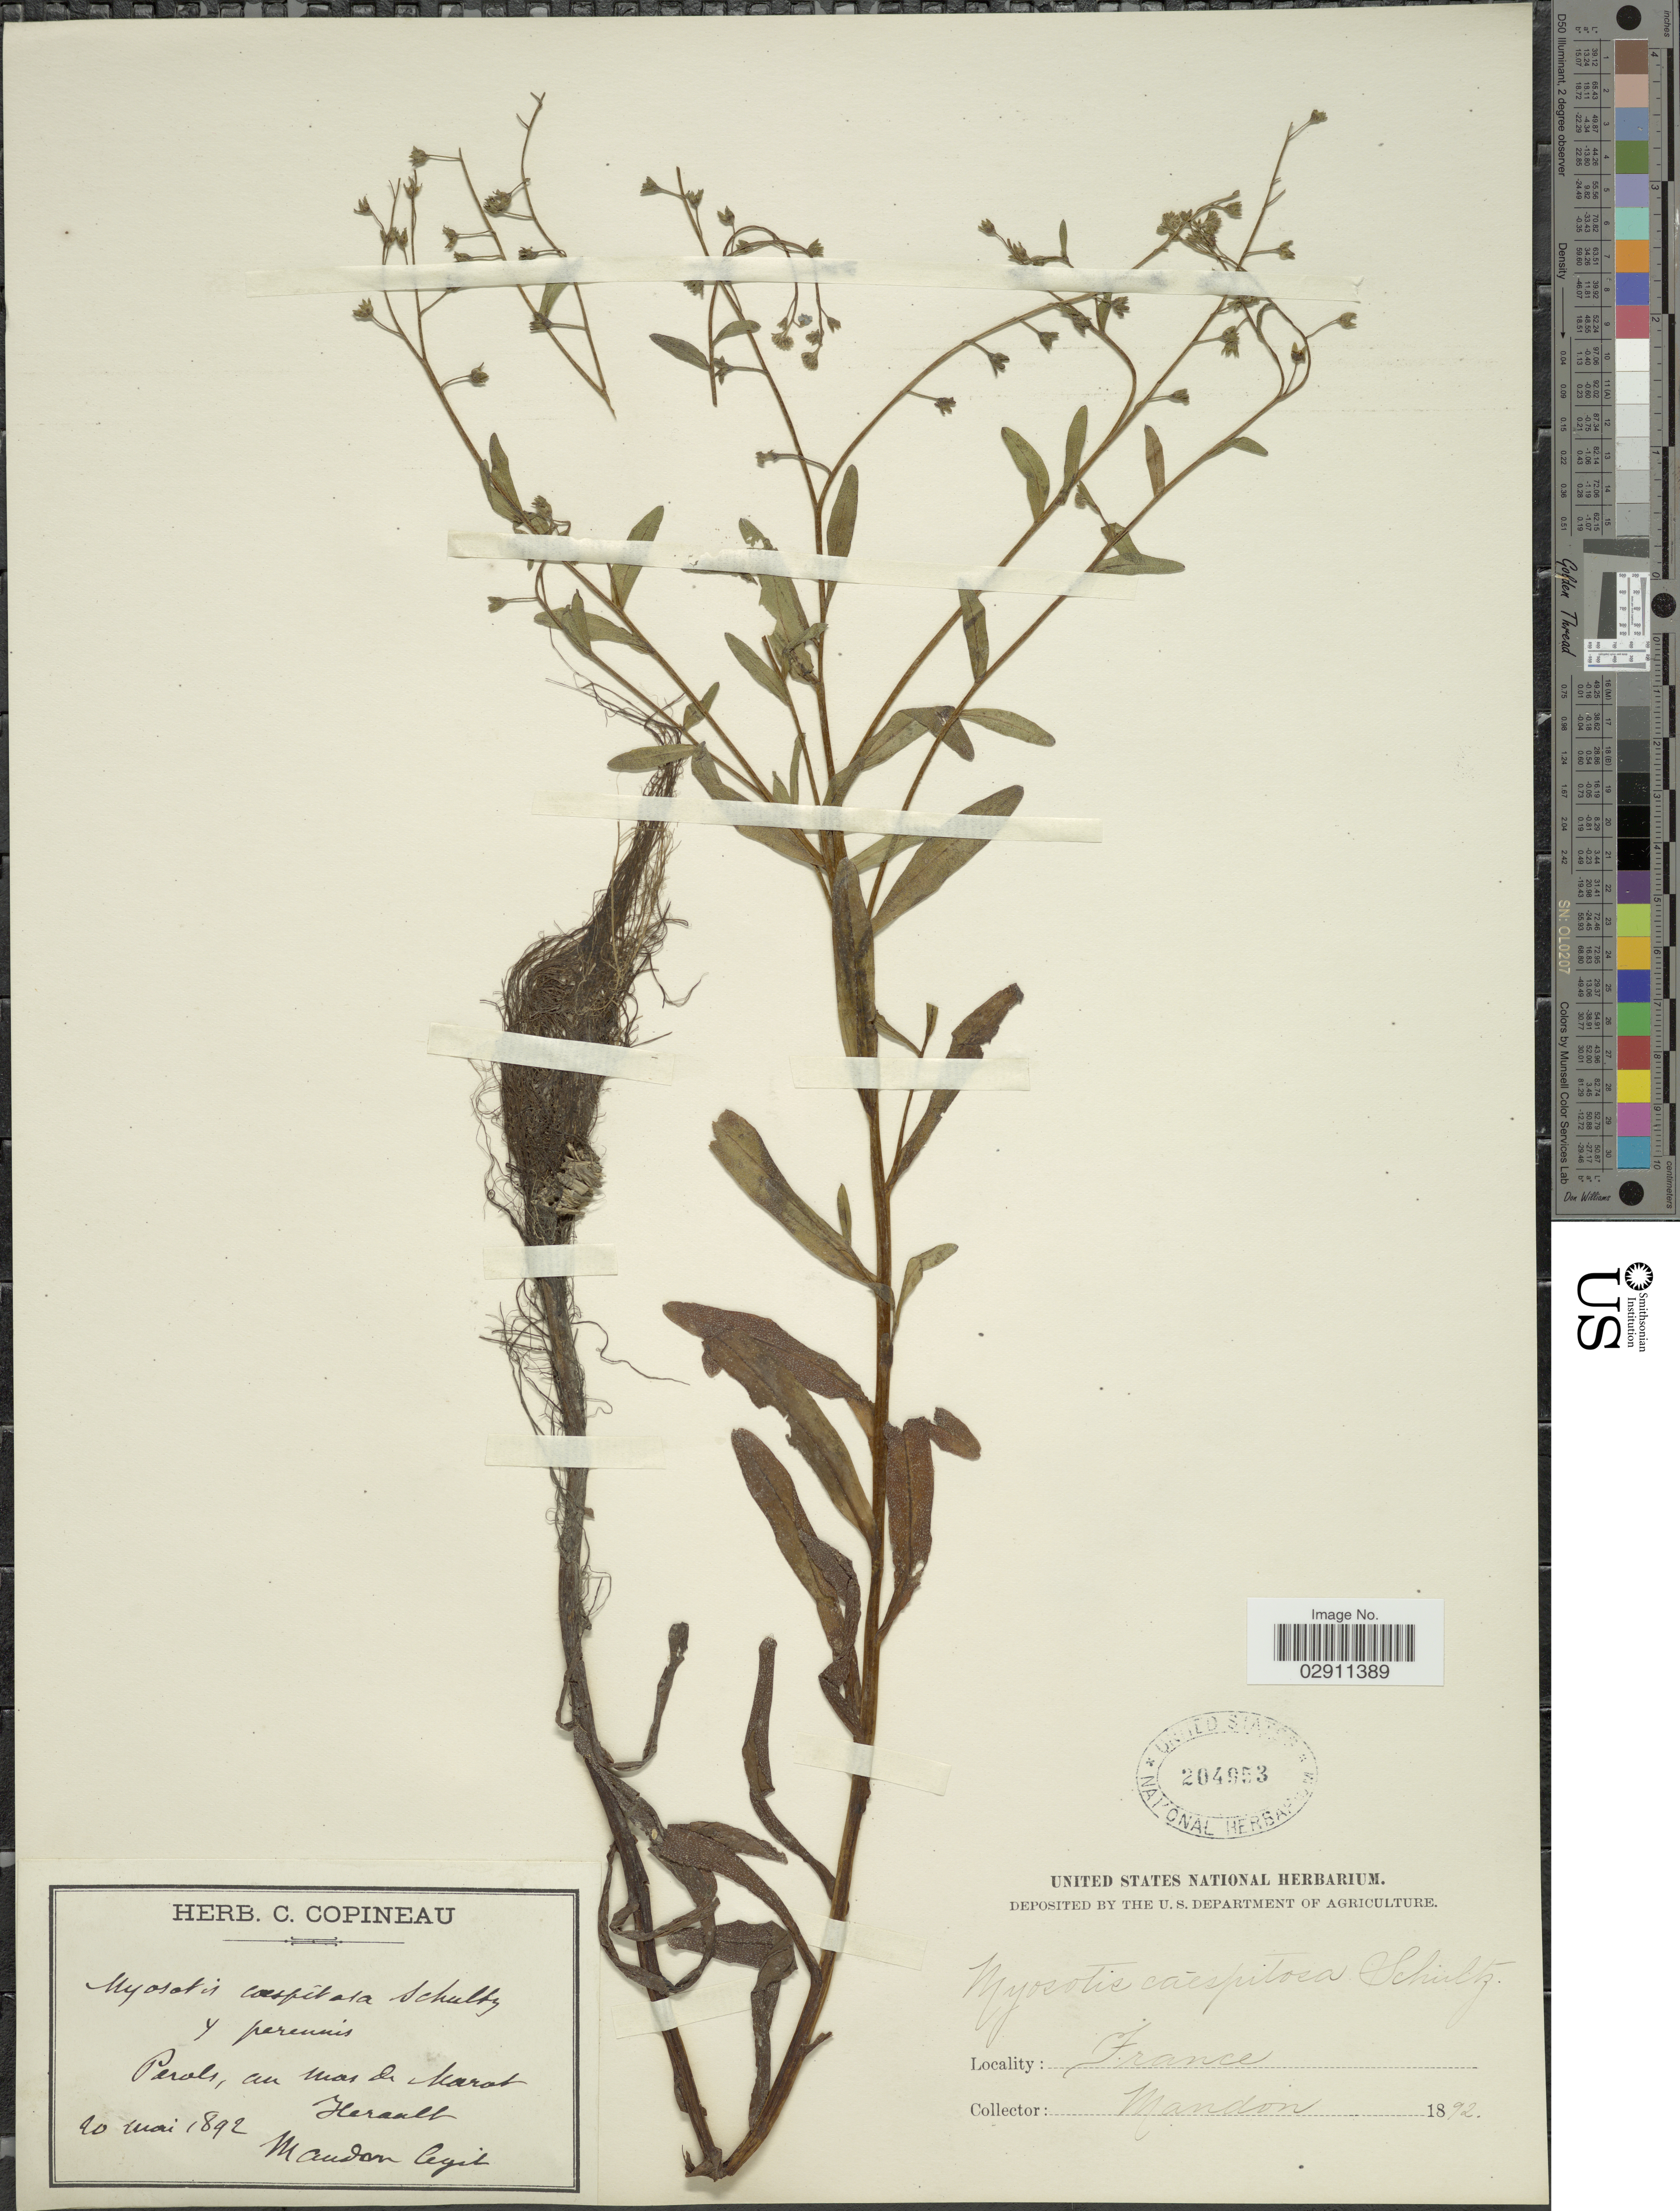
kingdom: Plantae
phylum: Tracheophyta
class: Magnoliopsida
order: Boraginales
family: Boraginaceae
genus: Myosotis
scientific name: Myosotis caespitosa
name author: Schultz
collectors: Mandon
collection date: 1892-05-20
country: France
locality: Perols, an mas de Marot Herault.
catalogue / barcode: US 204953